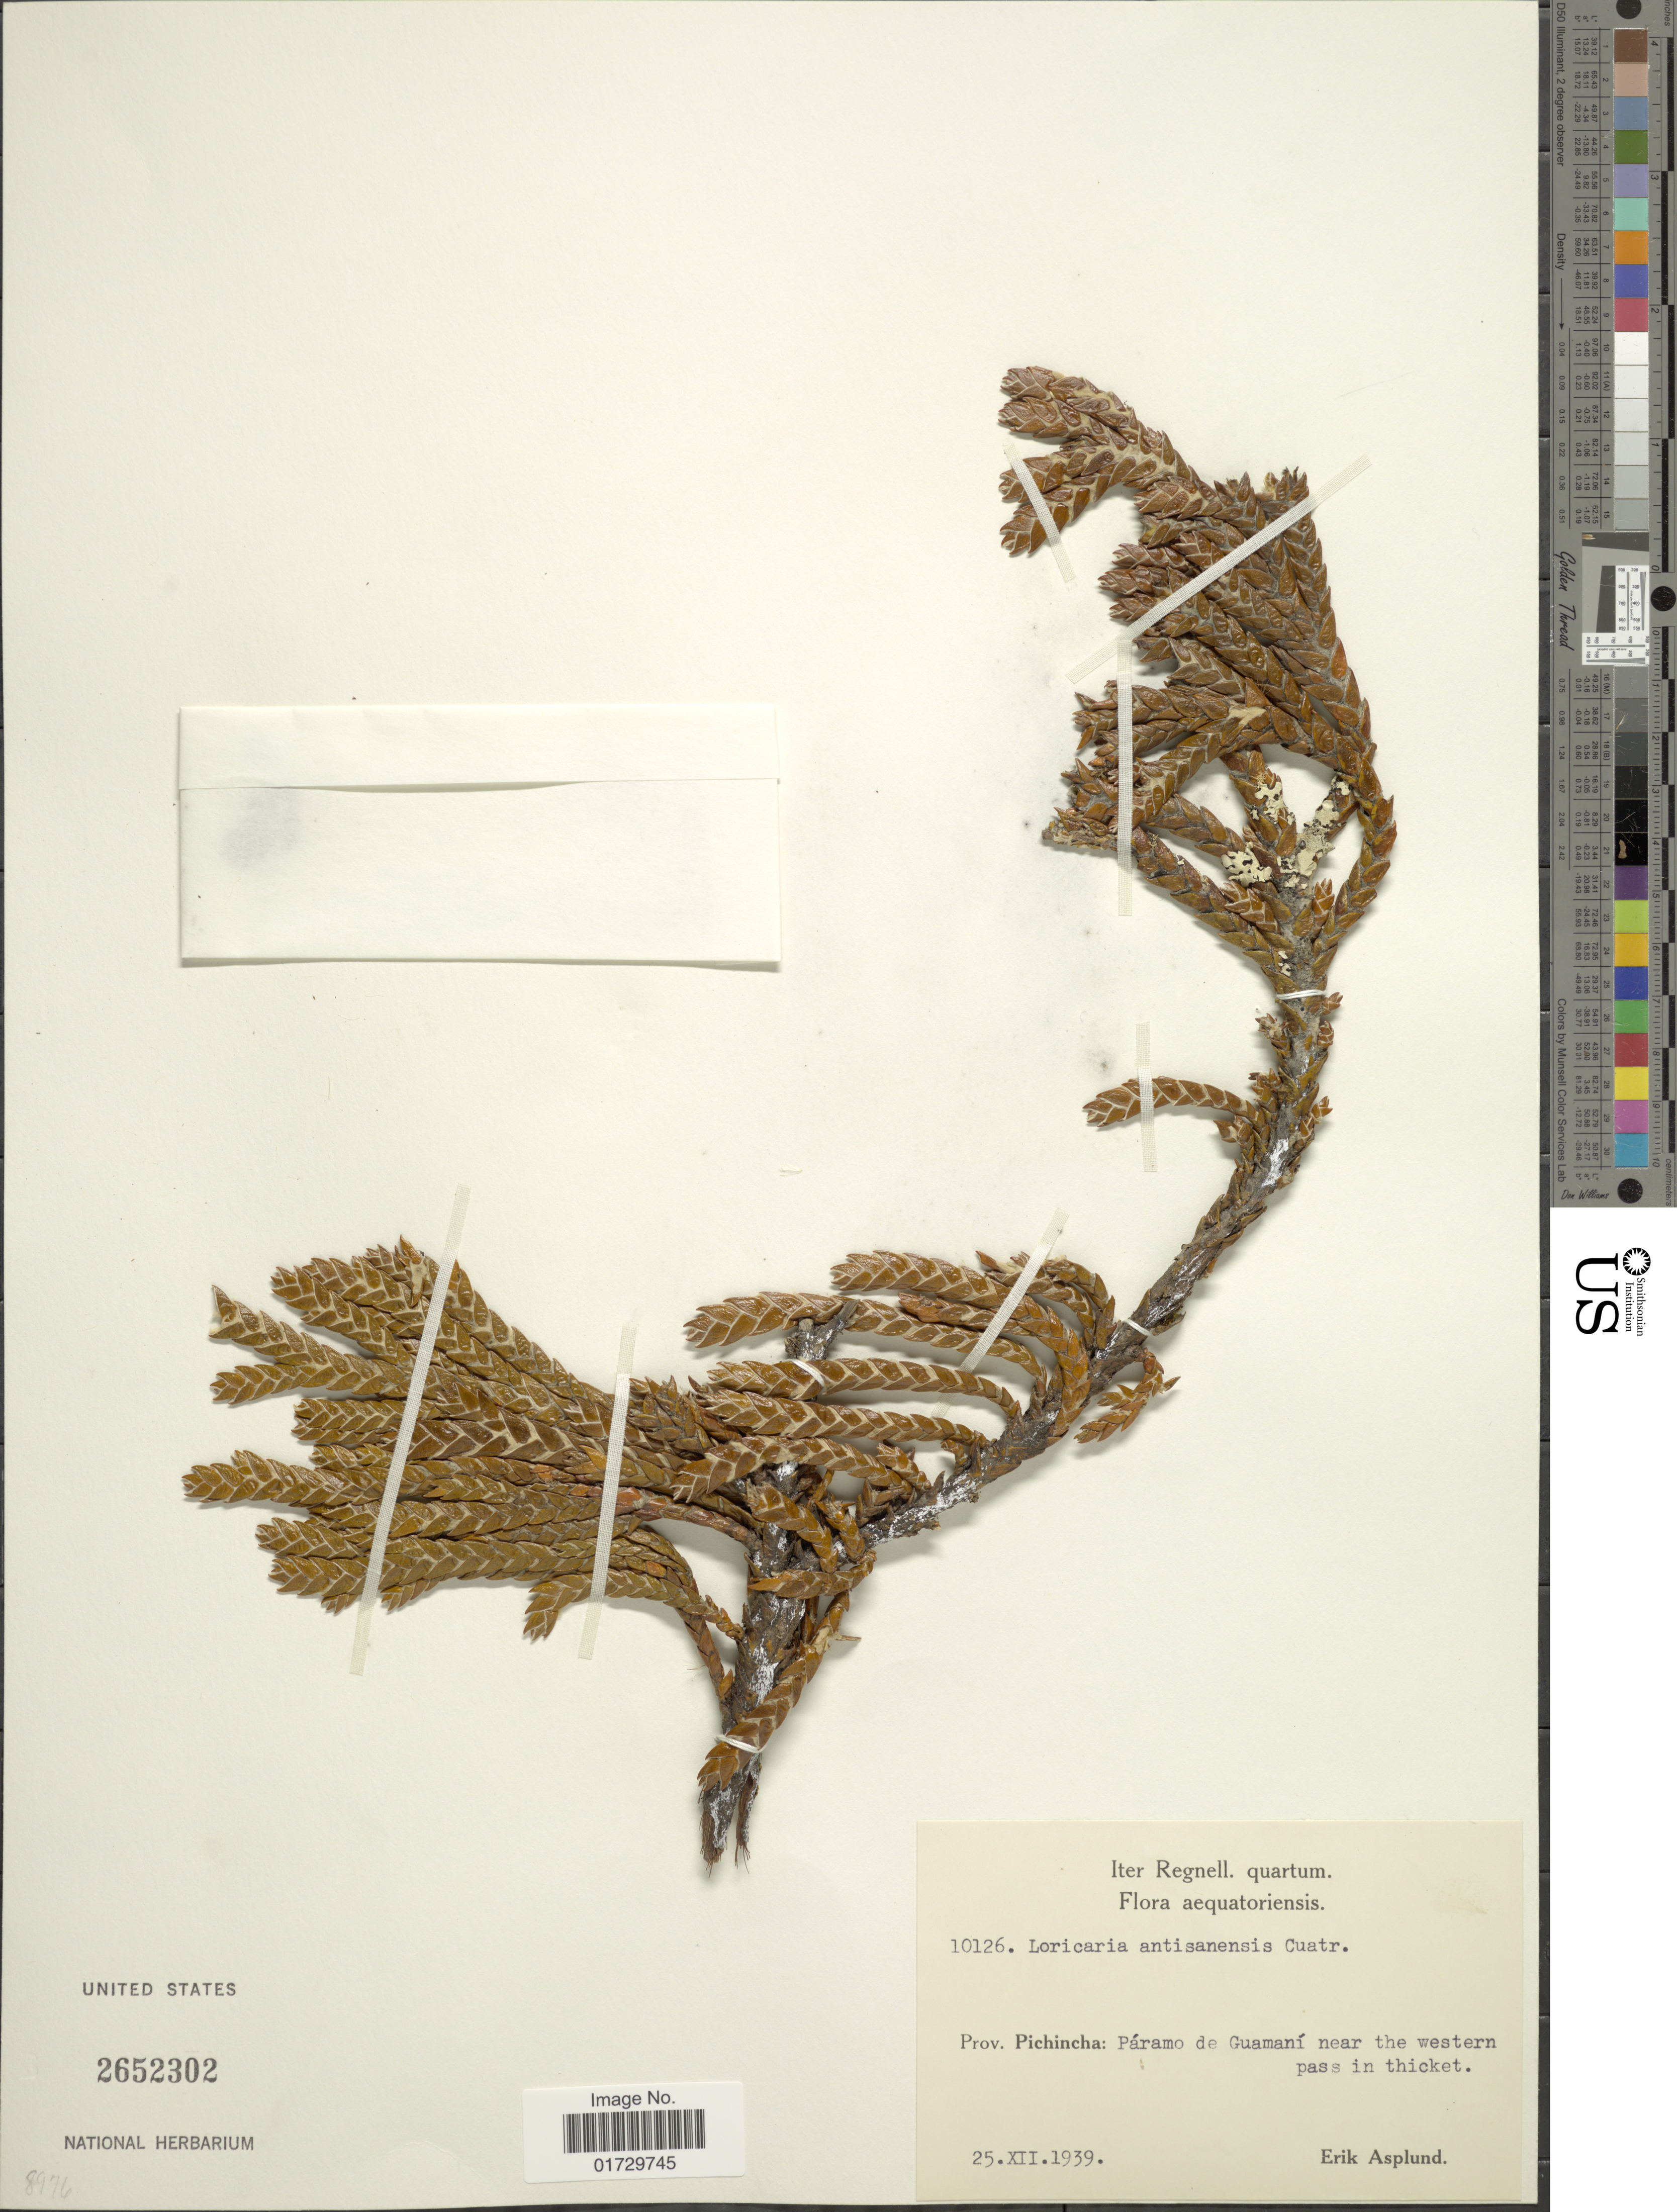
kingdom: Plantae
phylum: Tracheophyta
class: Magnoliopsida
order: Asterales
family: Asteraceae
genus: Loricaria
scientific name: Loricaria antisanensis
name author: Cuatrec.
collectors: E. Asplund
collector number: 10126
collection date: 1939-12-25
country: Ecuador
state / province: Pichincha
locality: Paramo de Guamani near the western pass in thicket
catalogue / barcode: US 2652302